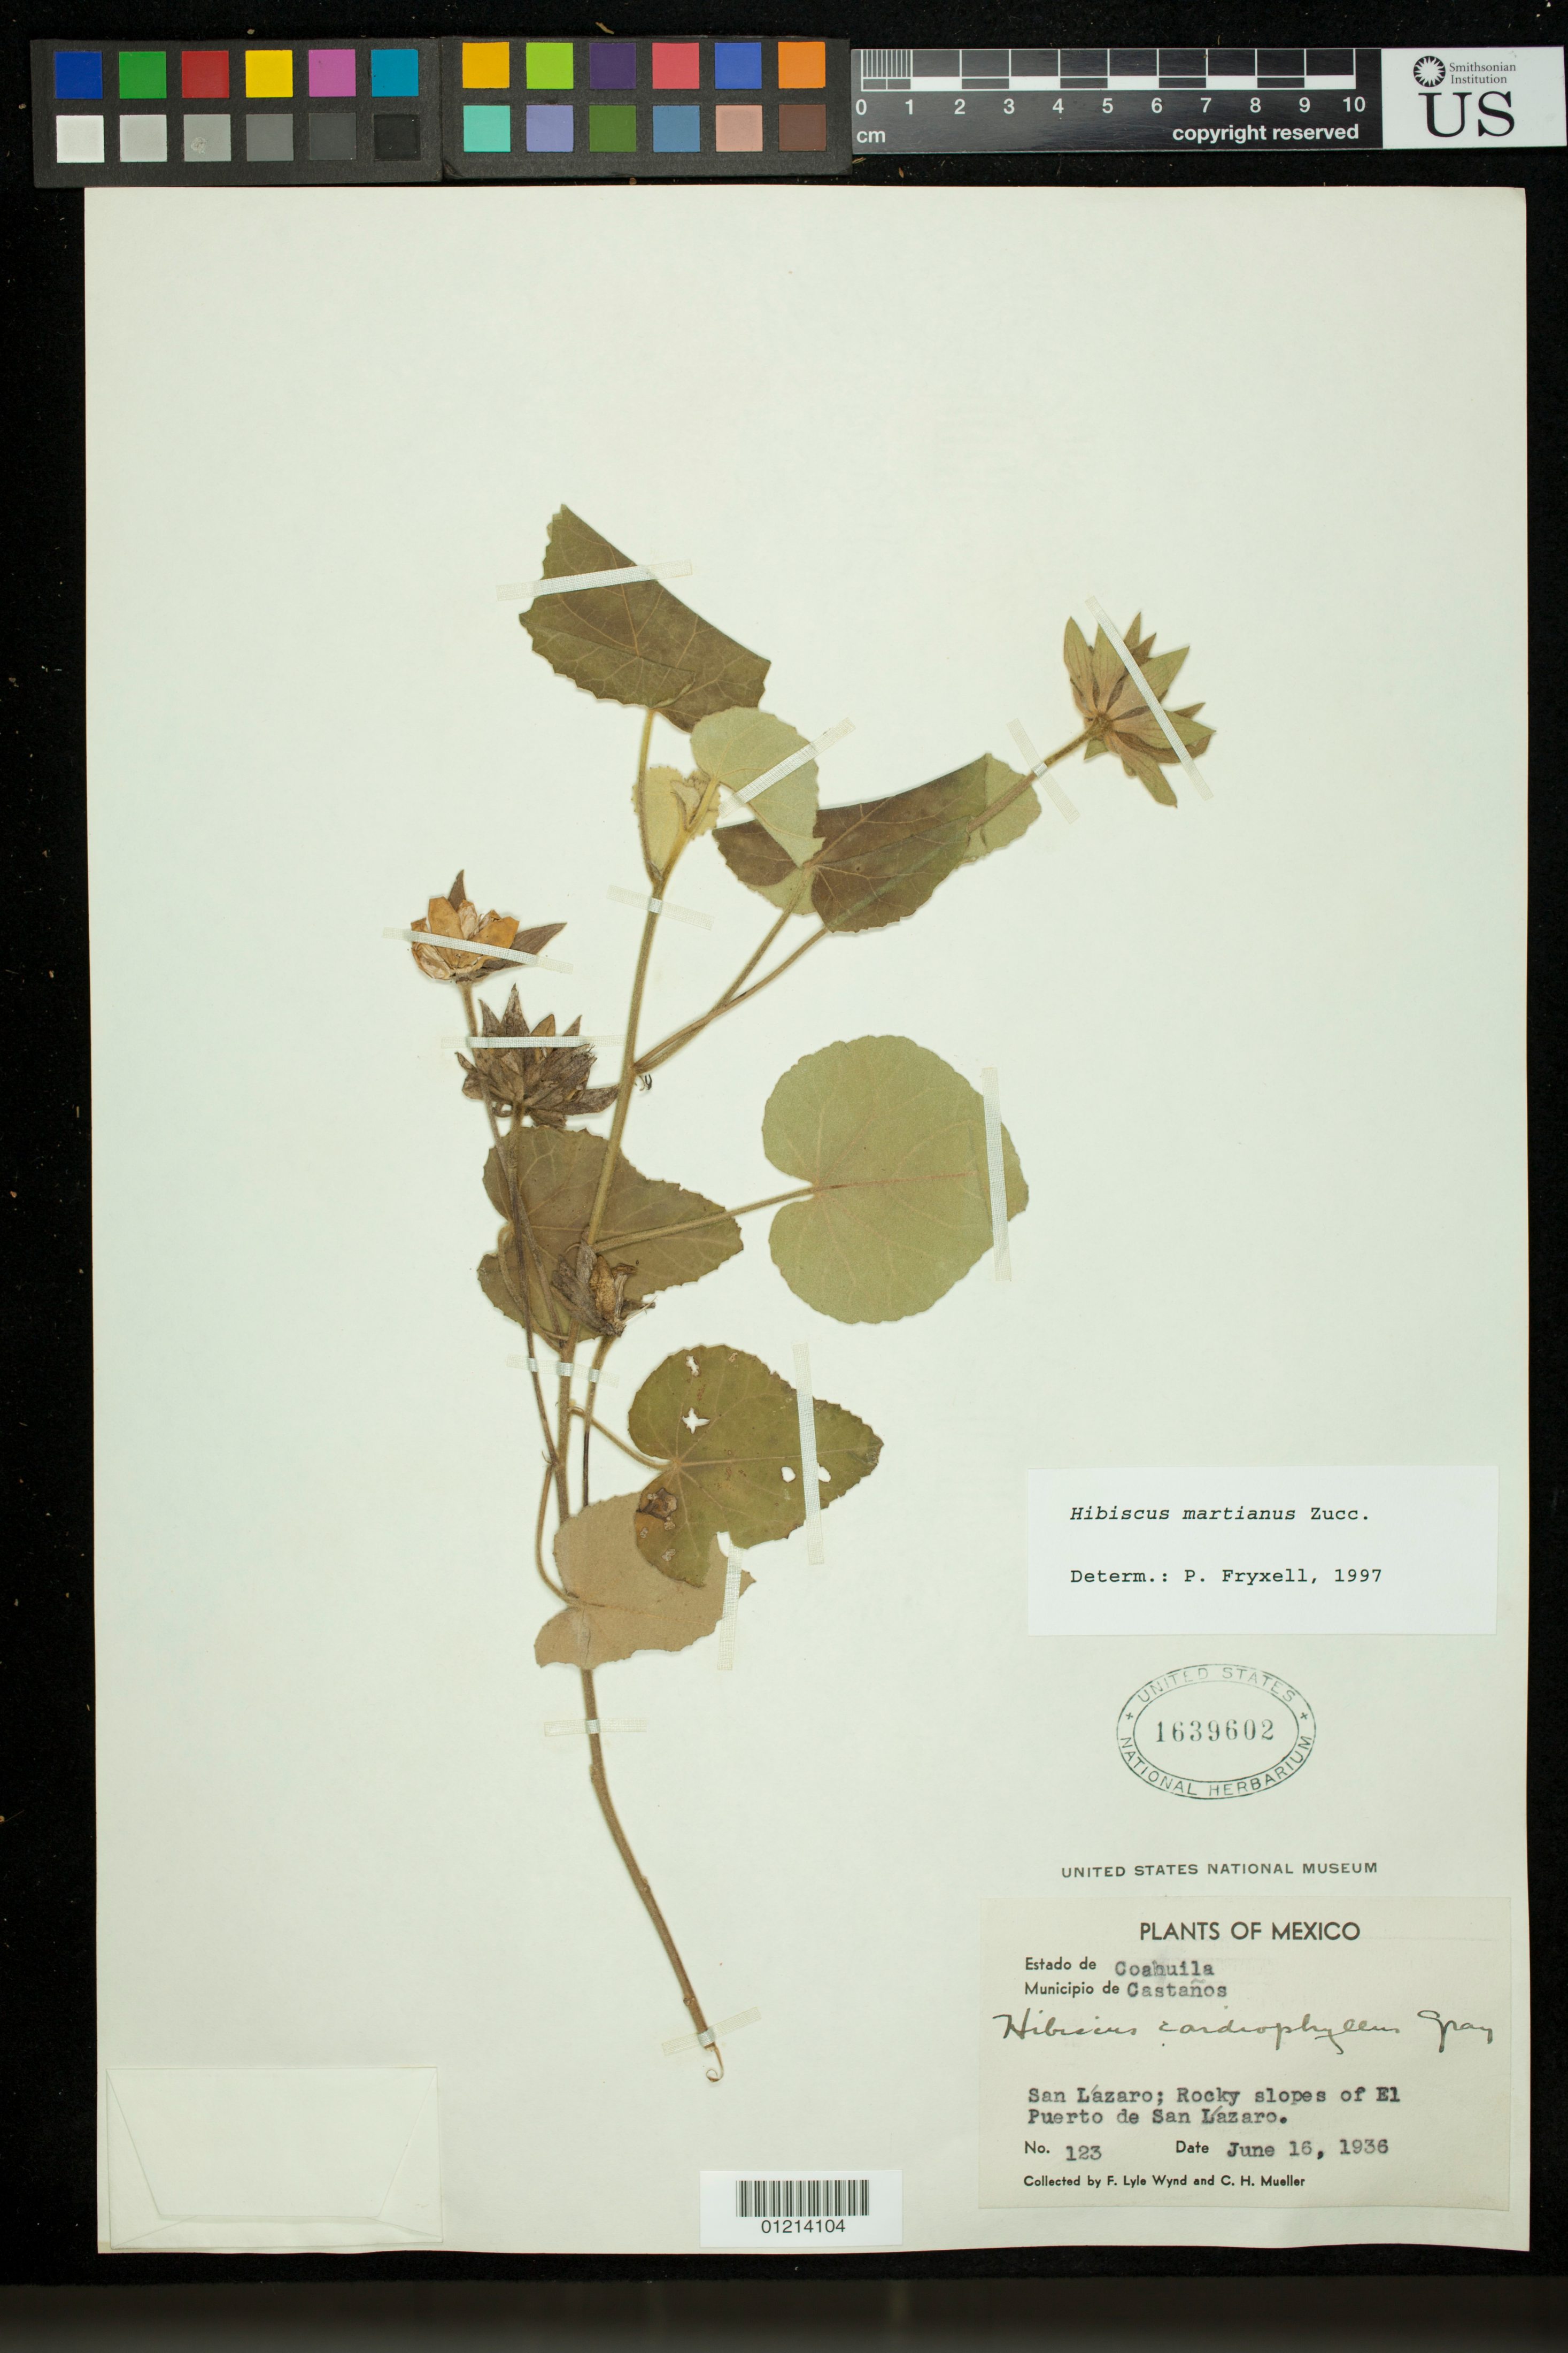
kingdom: Plantae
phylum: Tracheophyta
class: Magnoliopsida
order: Malvales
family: Malvaceae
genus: Hibiscus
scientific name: Hibiscus martianus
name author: Zucc.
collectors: F. L. Wynd & C. H. Mueller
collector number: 123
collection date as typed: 16 Jun 1936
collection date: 1936-06-16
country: Mexico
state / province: Coahuila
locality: Estado de Coahuila, Municipio de Castaños. San Lazaro; Rocky slopes of El Puerto de San Lazaro.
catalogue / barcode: US 1639602